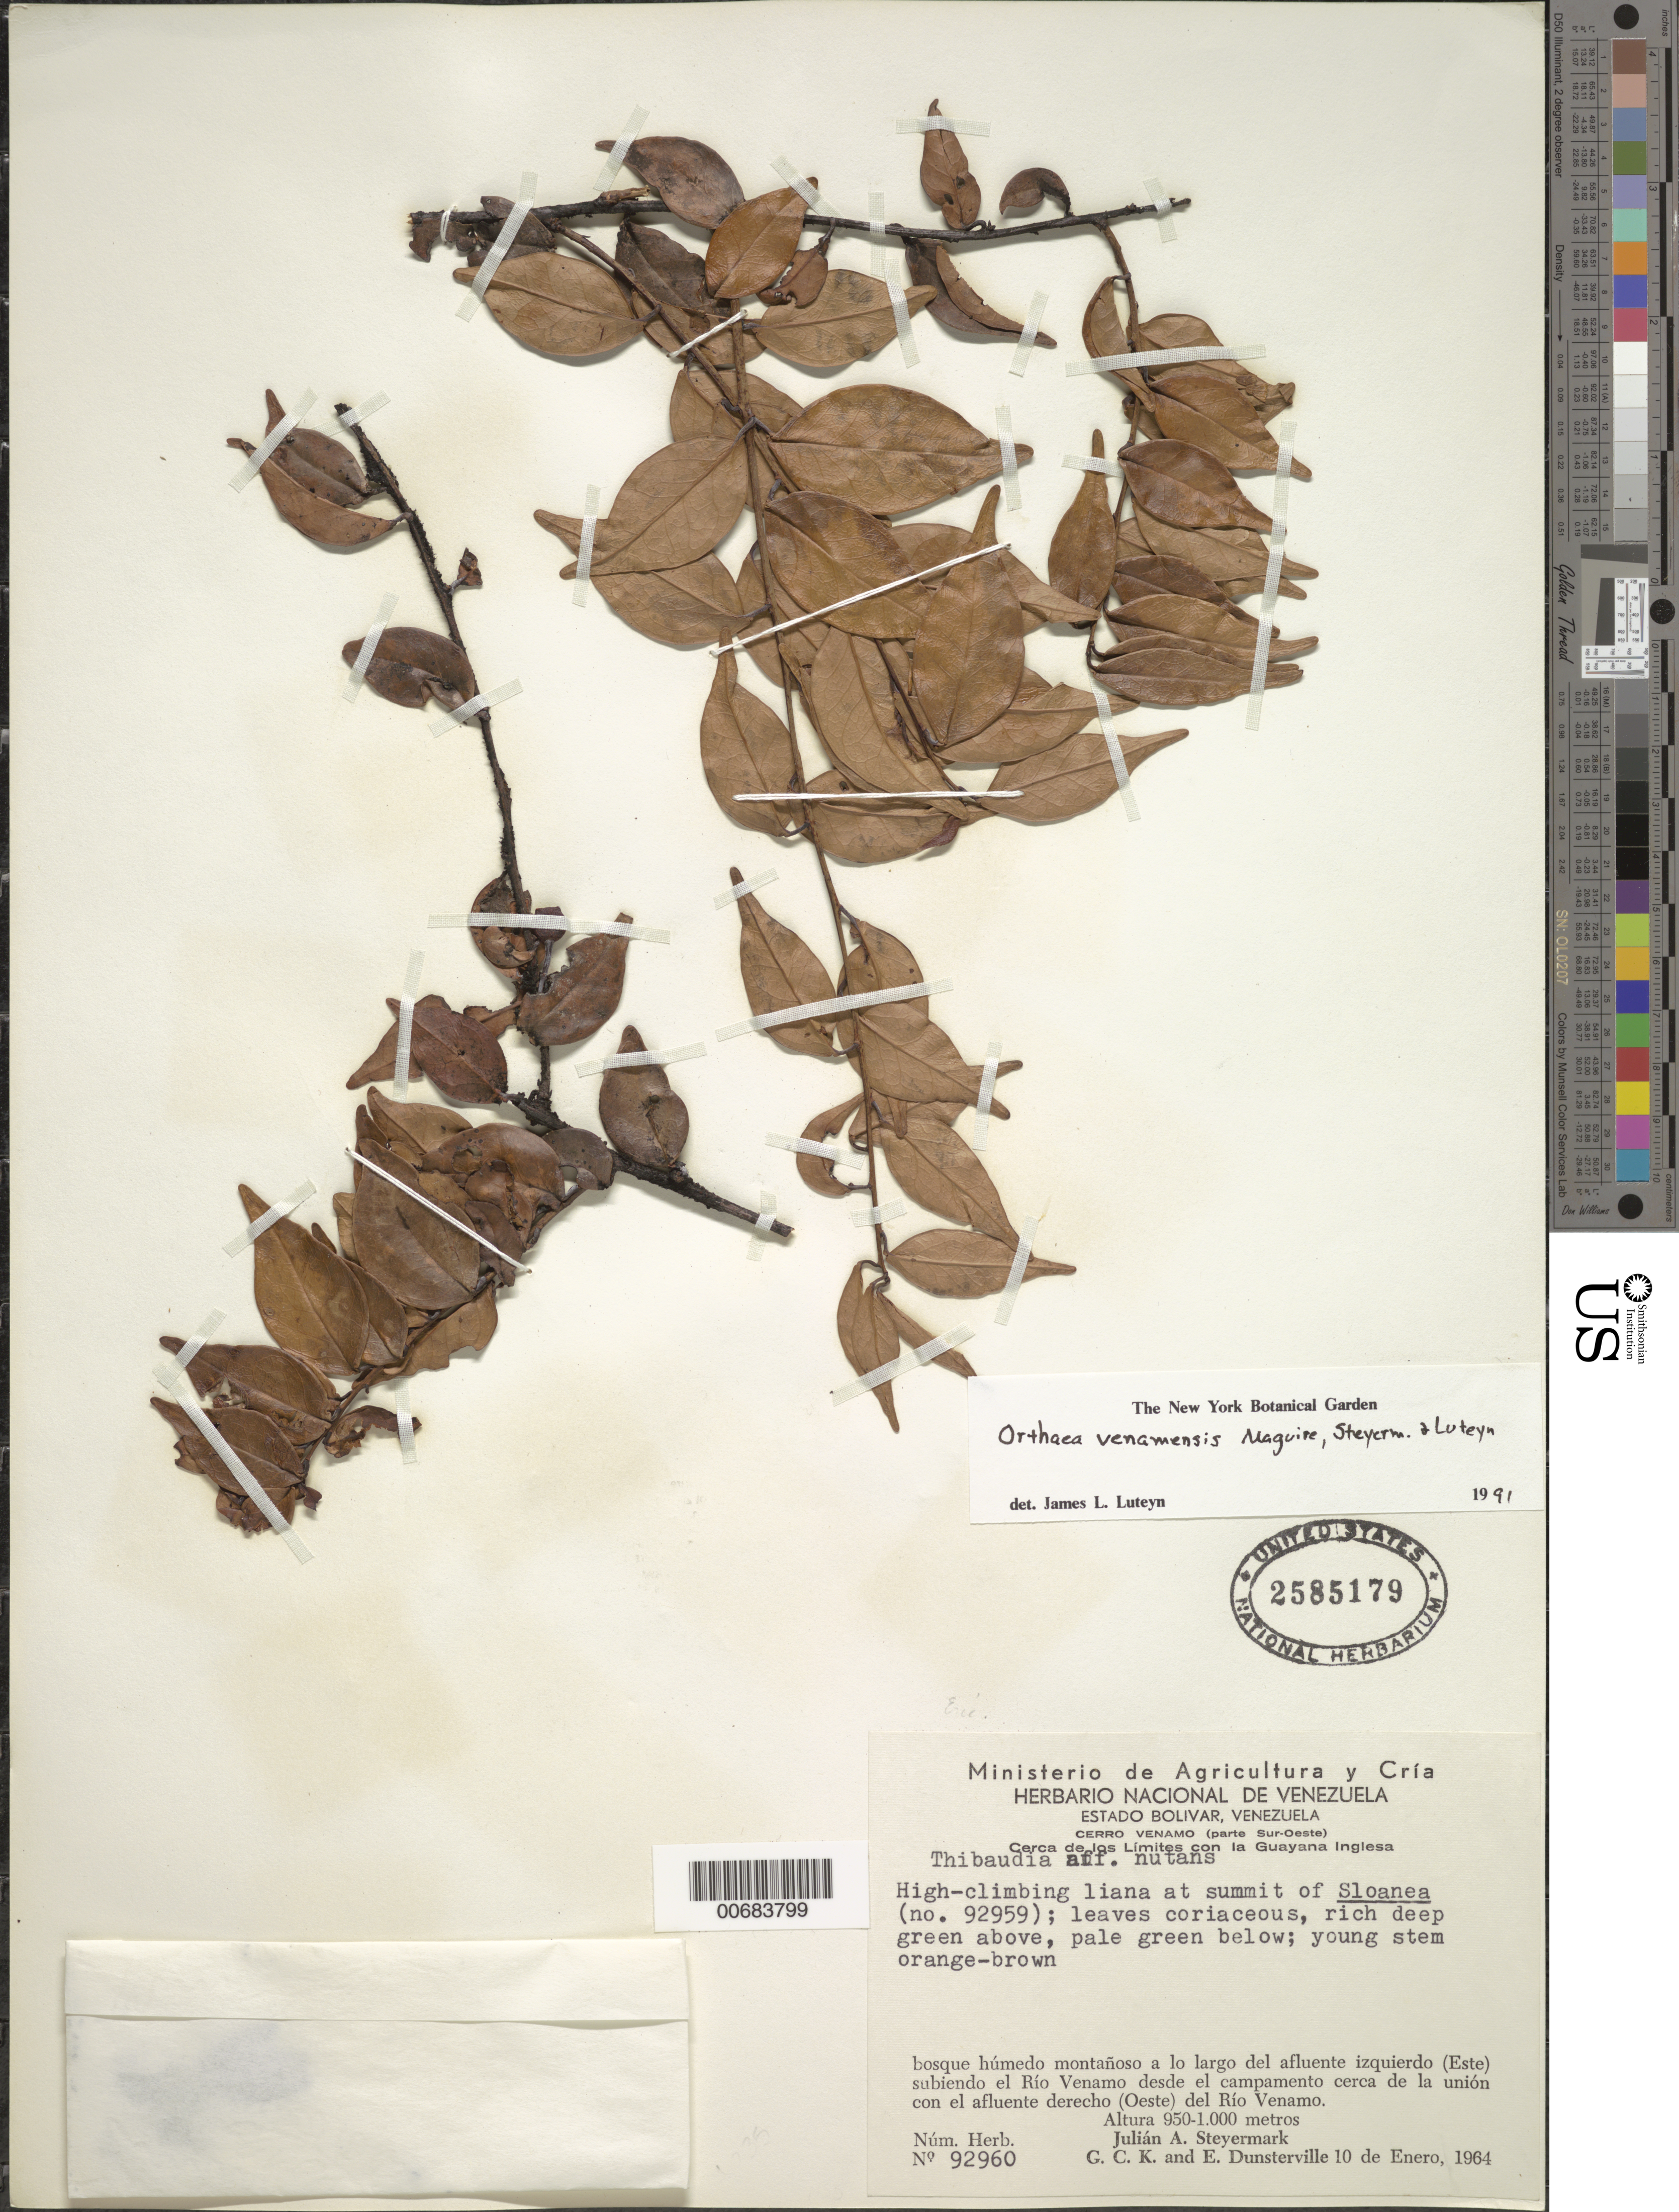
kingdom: Plantae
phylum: Tracheophyta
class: Magnoliopsida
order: Ericales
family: Ericaceae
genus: Orthaea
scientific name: Orthaea venamensis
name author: Maguire et al.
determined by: Luteyn, J. L.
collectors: J. Steyermark, G. C. K. Dunsterville & E. Dunsterville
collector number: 92960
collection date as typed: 10-Jan-64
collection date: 1964-01-10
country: Venezuela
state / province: Bolívar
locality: Cerro Venamo, Río Venamo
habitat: Bosque húmedo montañoso, vecindades del salto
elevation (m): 950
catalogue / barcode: US 2585179